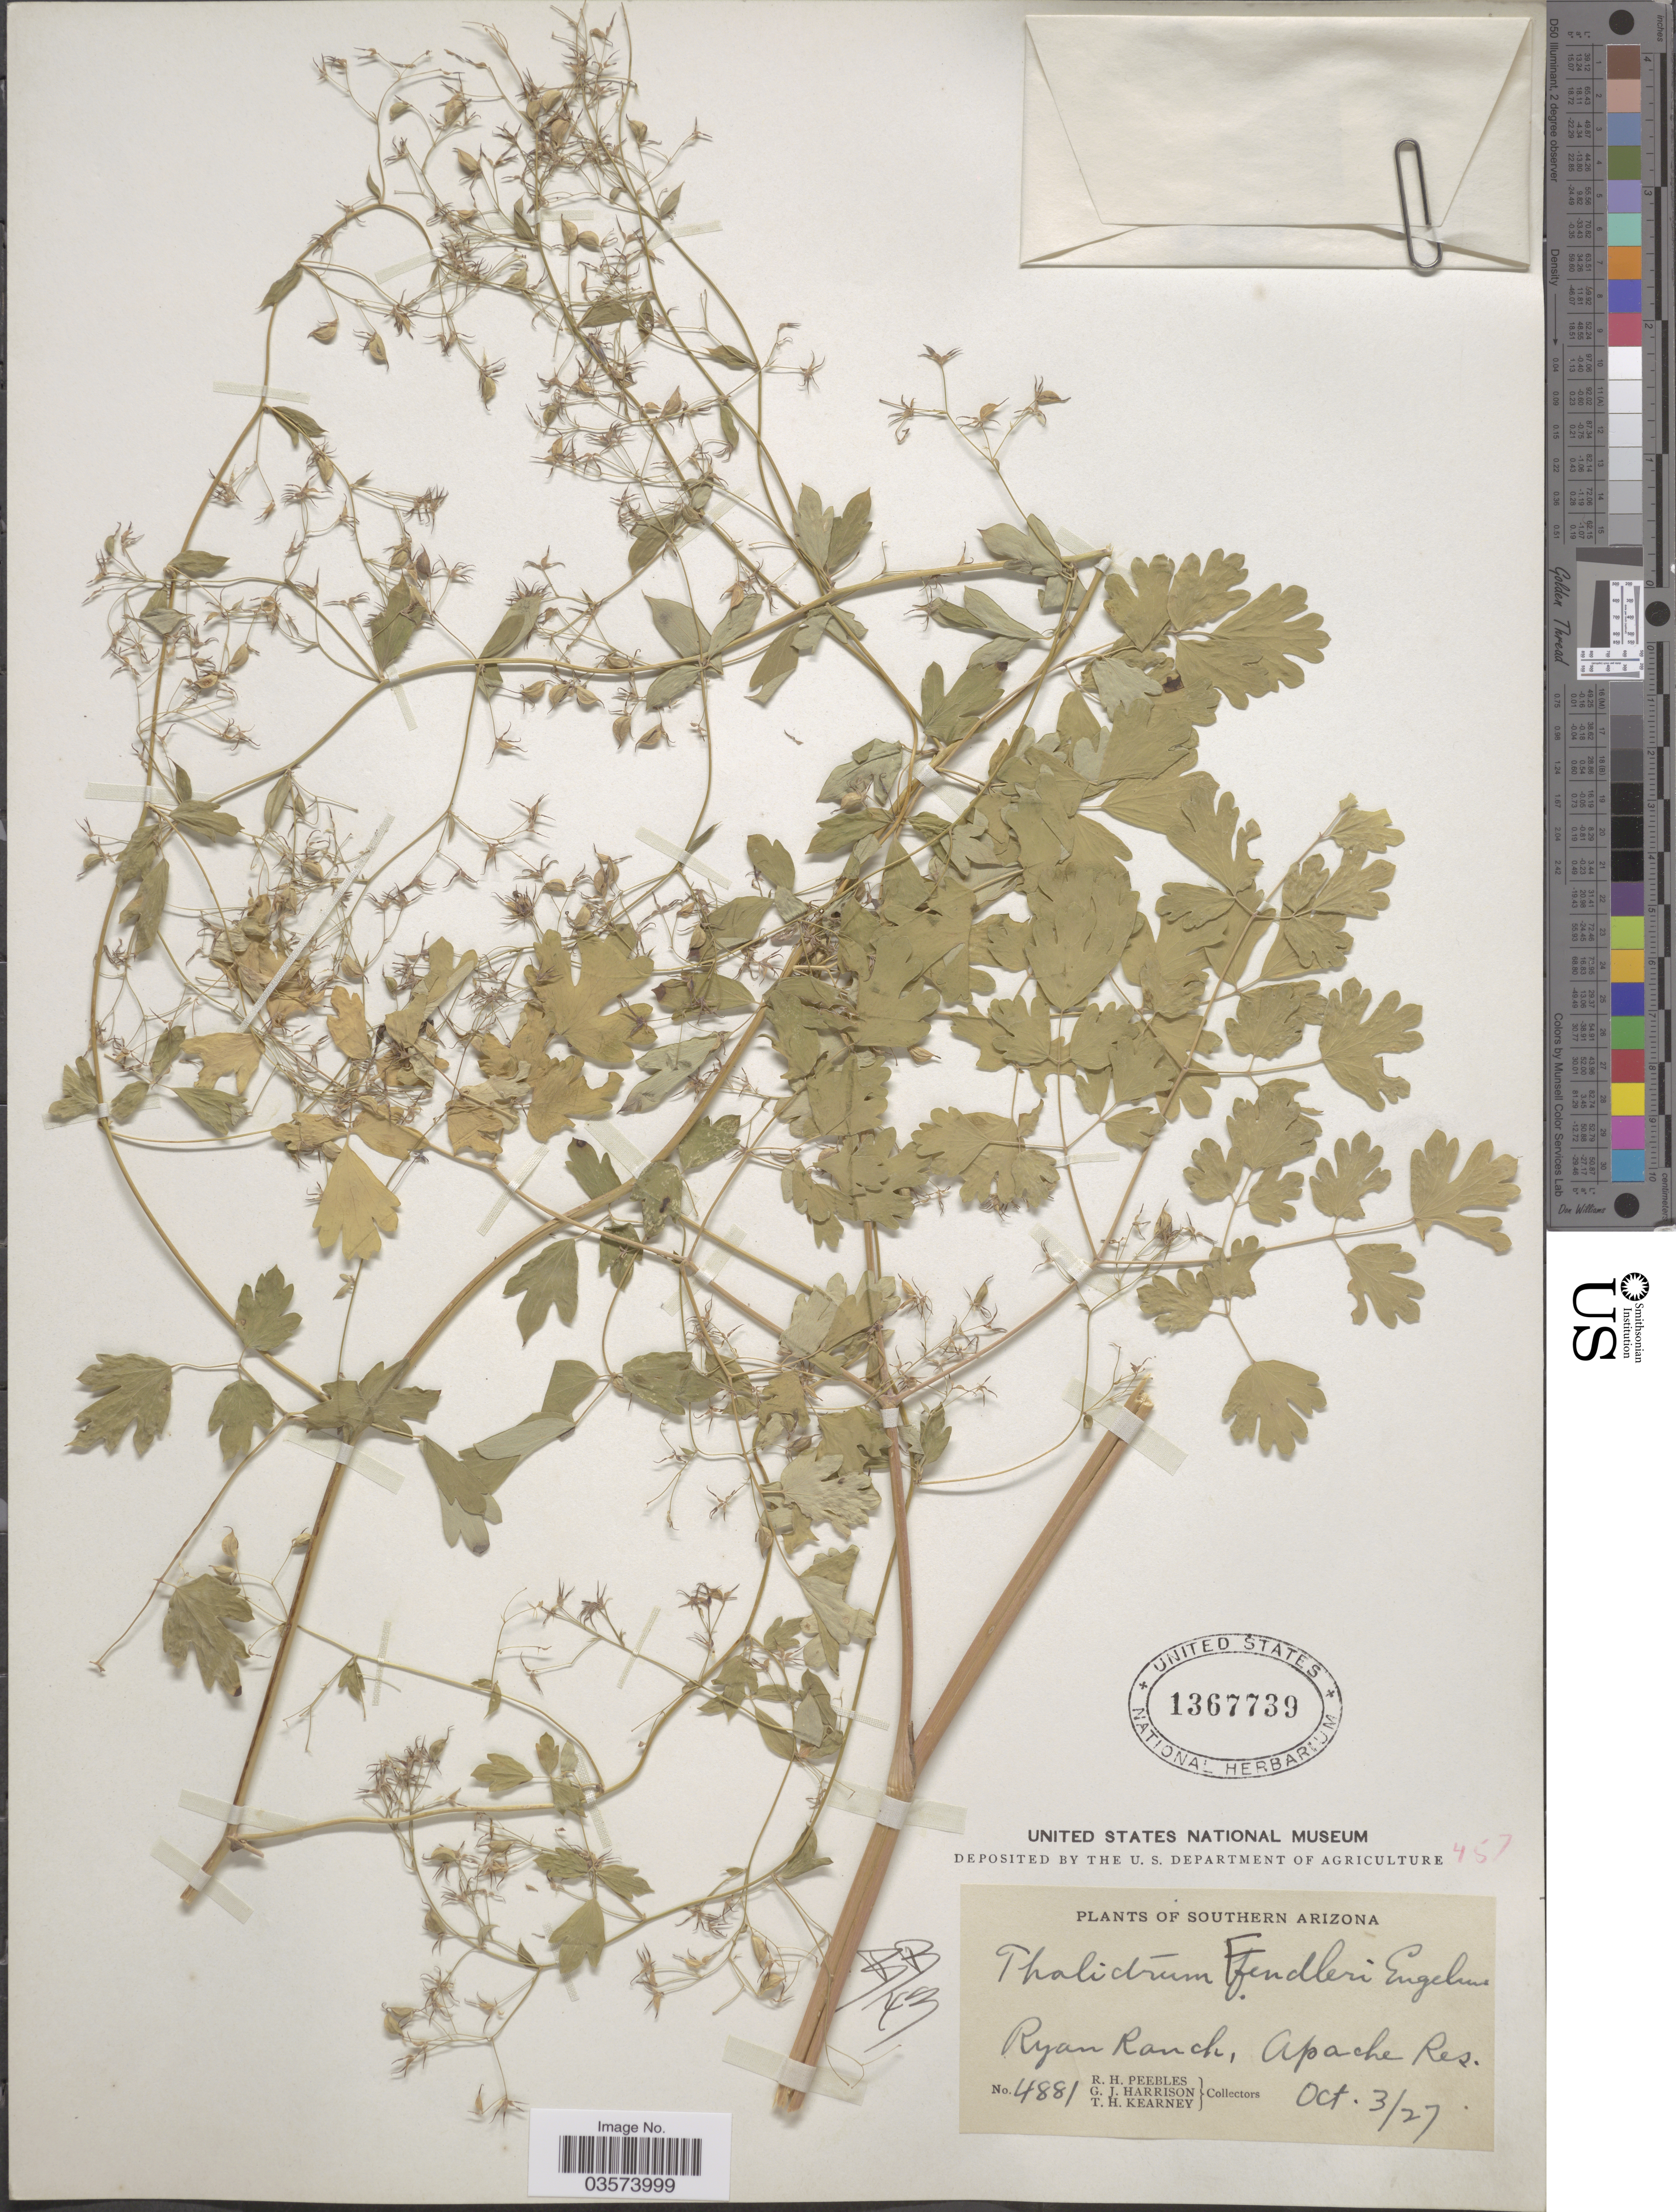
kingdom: Plantae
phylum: Tracheophyta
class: Magnoliopsida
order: Ranunculales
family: Ranunculaceae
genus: Thalictrum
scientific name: Thalictrum fendleri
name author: Engelm. ex A. Gray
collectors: R. H. Peebles, G. J. Harrison & T. H. Kearney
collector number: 4881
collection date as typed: Transcribed d/m/y: 3/10/27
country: United States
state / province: Arizona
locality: Southern Arizona. Ryan Ranch, Apache Res.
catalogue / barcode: US 1367739